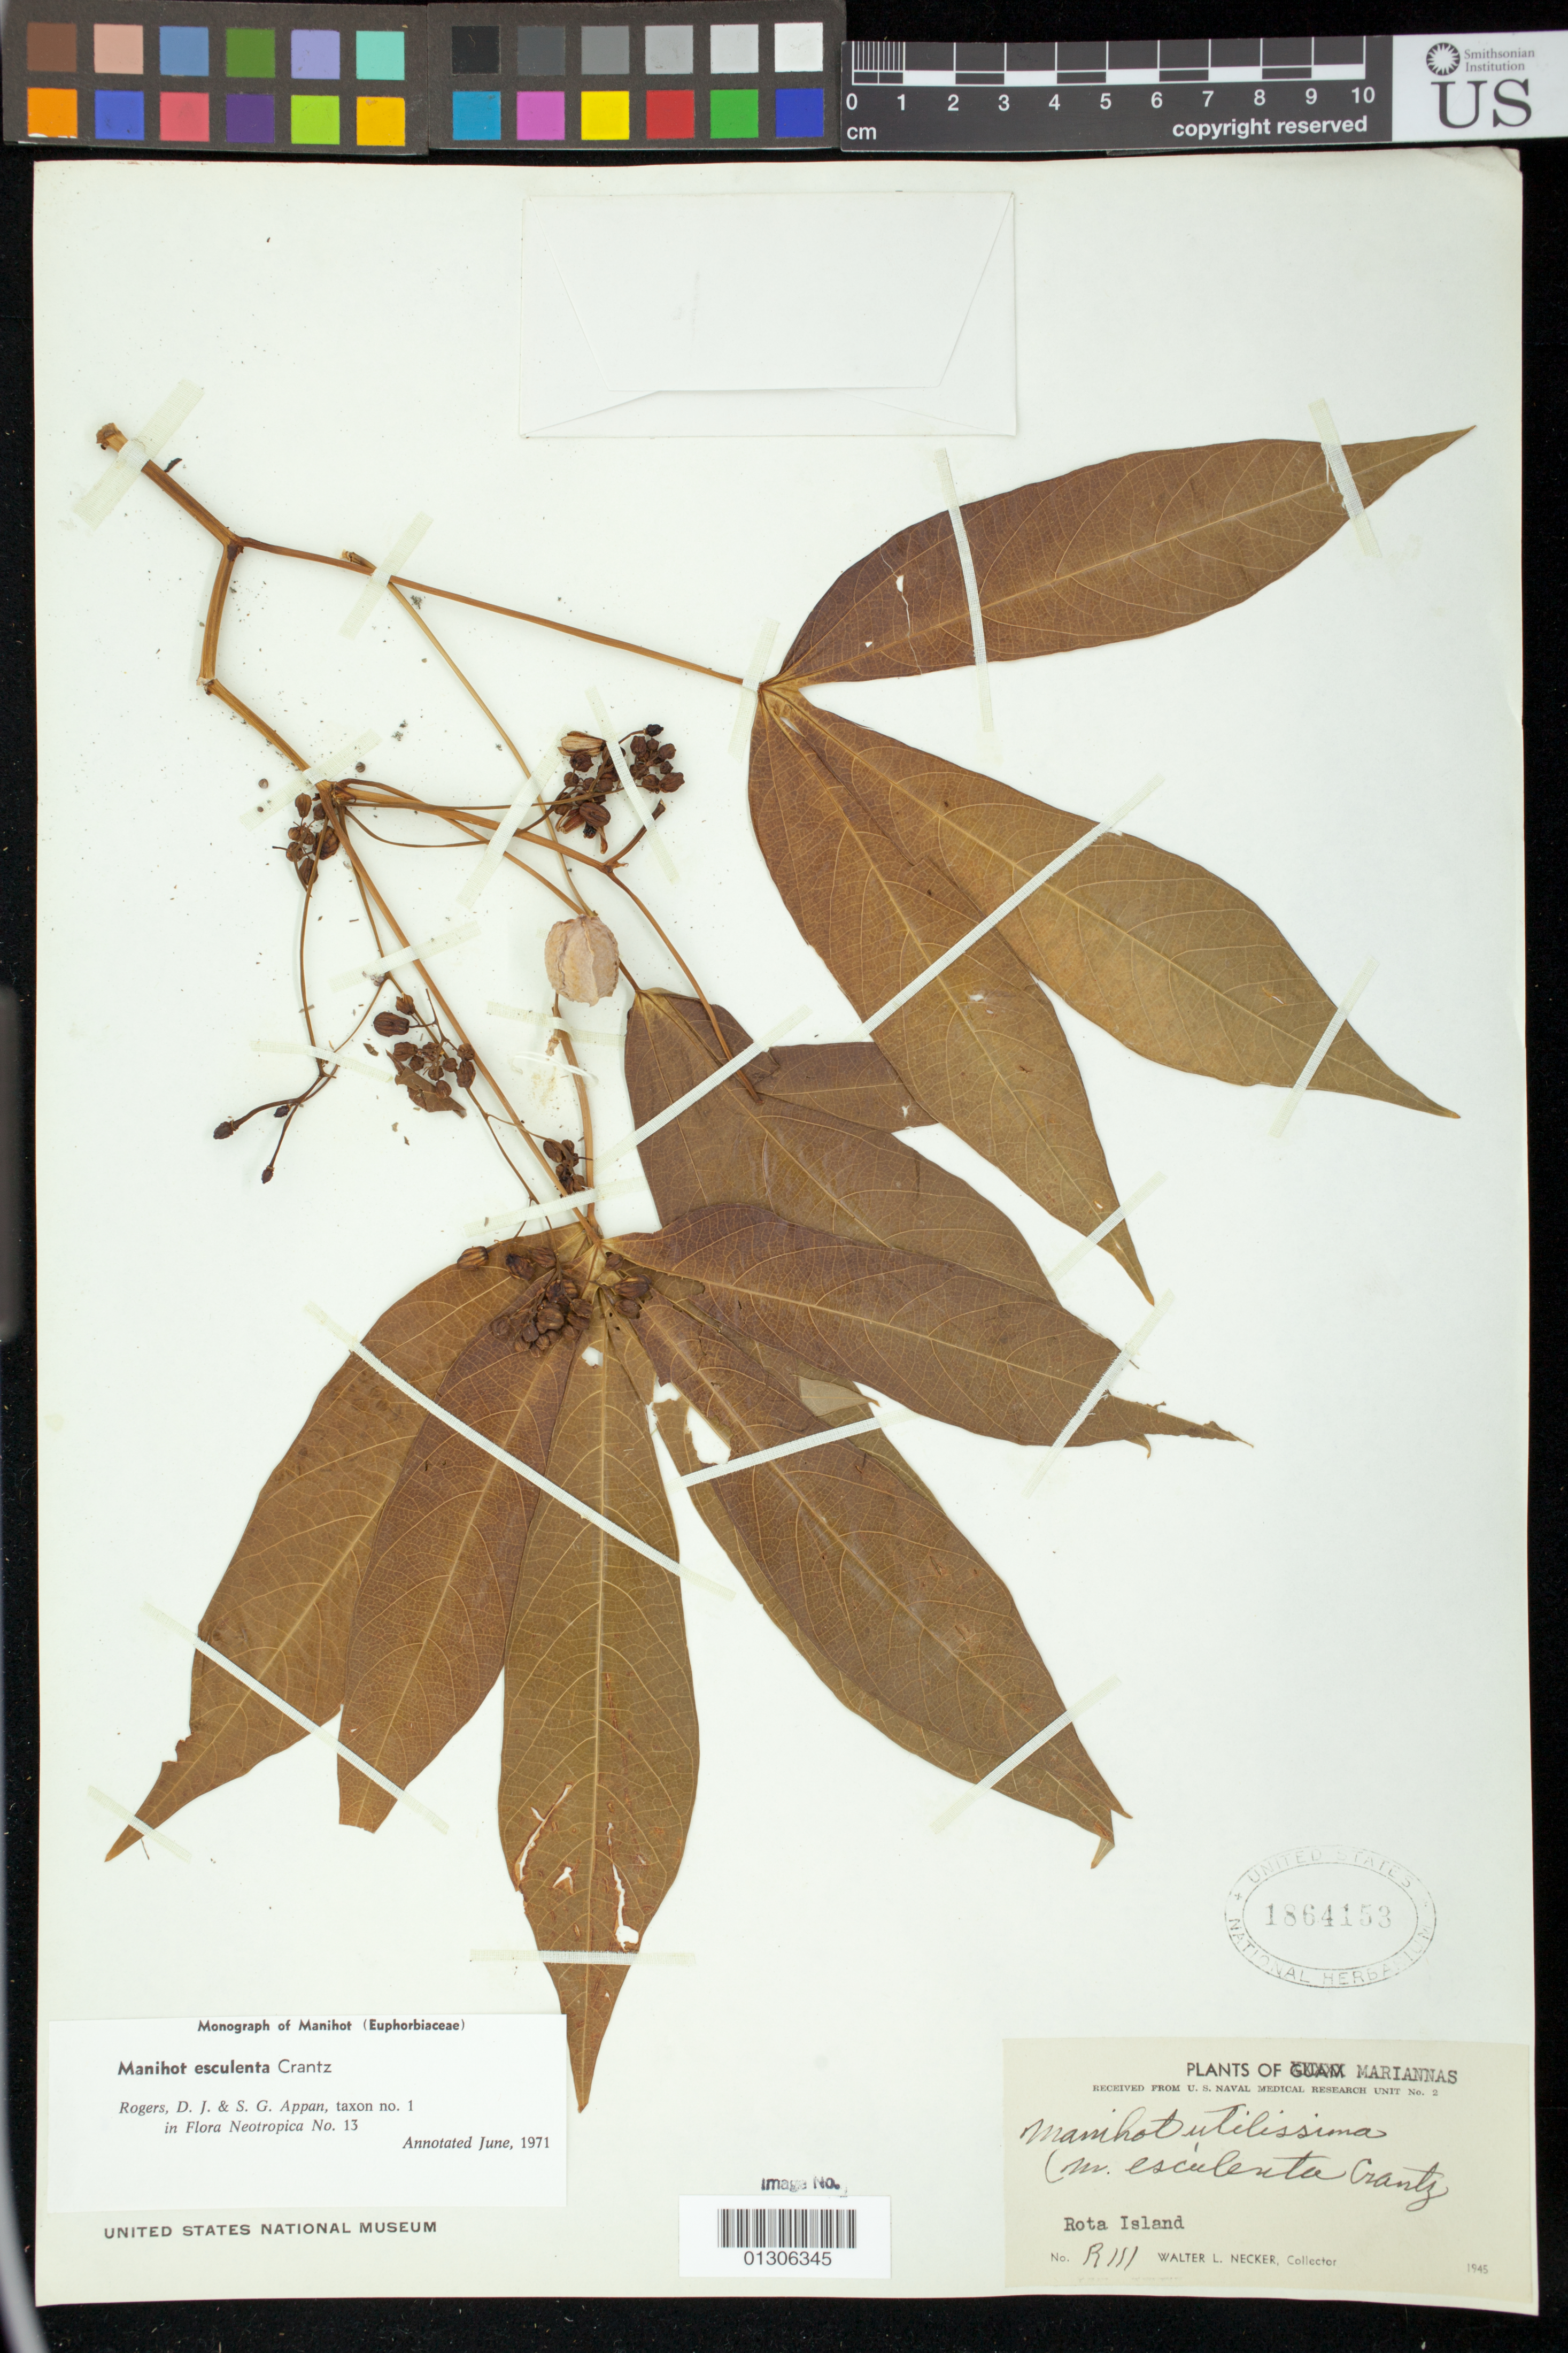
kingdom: Plantae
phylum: Tracheophyta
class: Magnoliopsida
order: Malpighiales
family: Euphorbiaceae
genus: Manihot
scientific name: Manihot esculenta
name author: Crantz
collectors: W. L. Necker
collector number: R111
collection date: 1945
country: Northern Mariana Islands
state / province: Rota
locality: Rota Island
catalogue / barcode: US 1864153